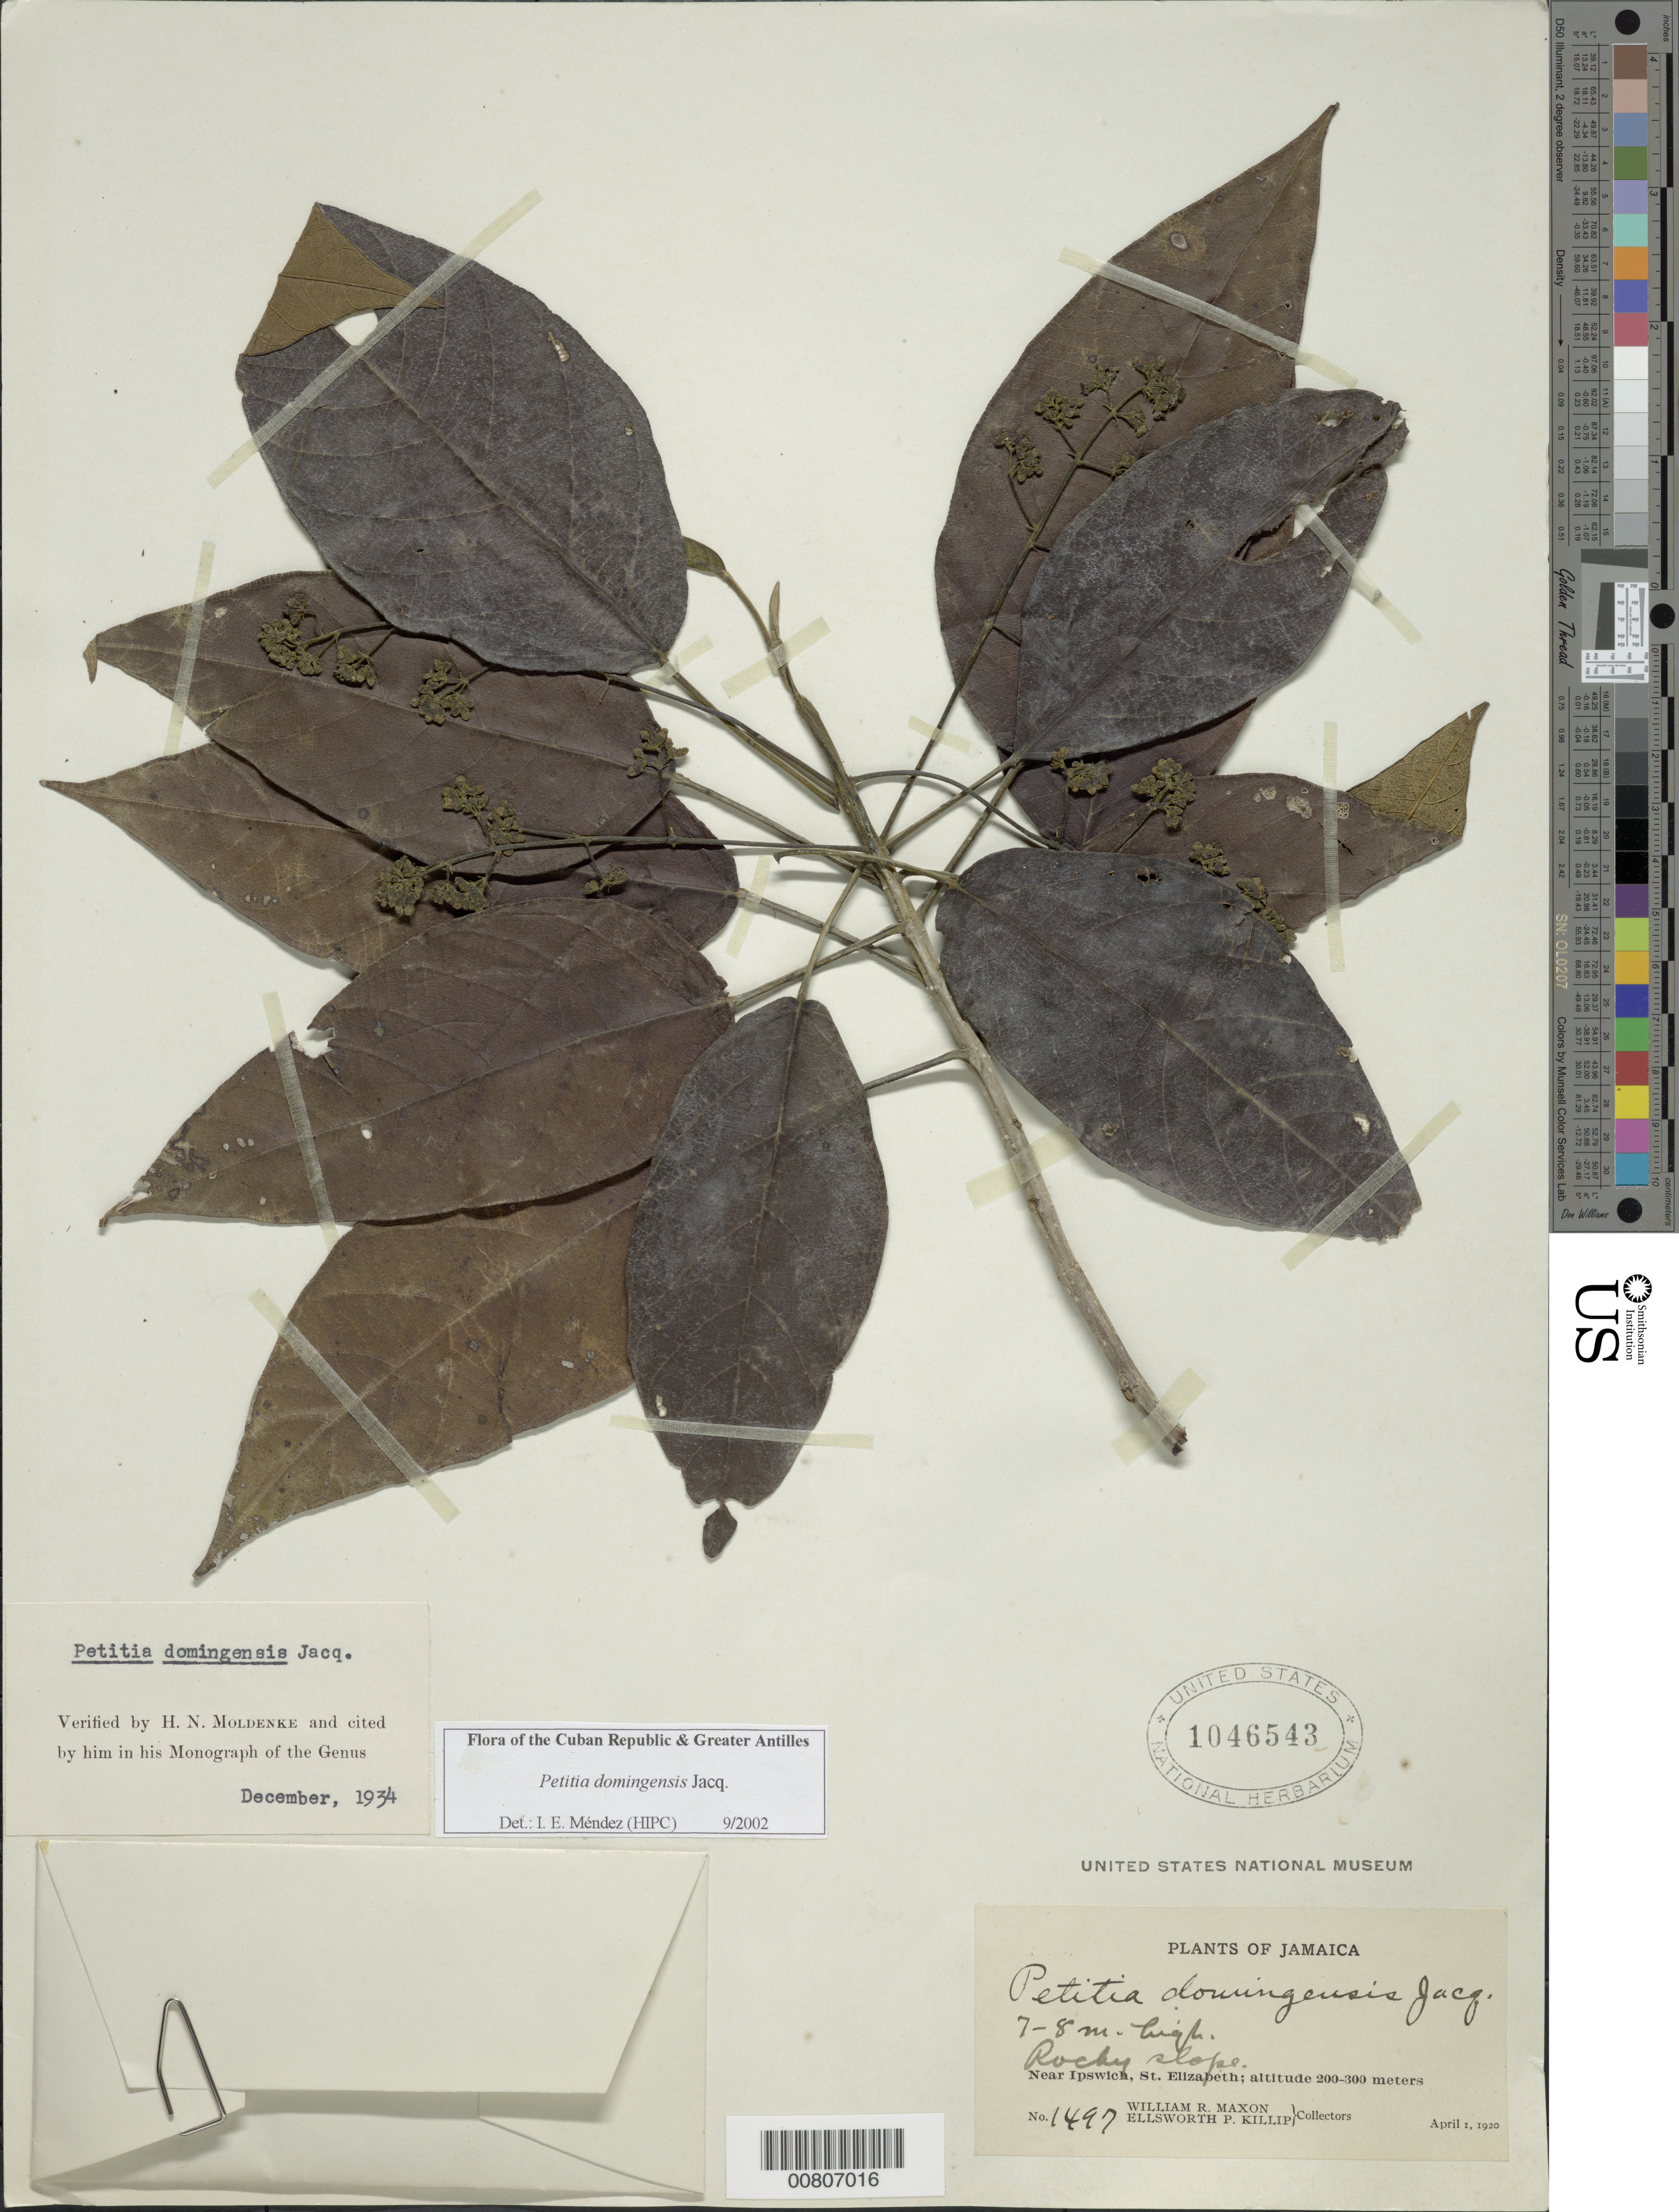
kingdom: Plantae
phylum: Tracheophyta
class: Magnoliopsida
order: Lamiales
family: Lamiaceae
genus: Petitia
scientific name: Petitia domingensis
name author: Jacq.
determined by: Méndez, Isidro E., (HIPC)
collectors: W. R. Maxon & E. P. Killip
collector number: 1497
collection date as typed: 01 Apr 1920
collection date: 1920-04-01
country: Jamaica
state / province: Saint Elizabeth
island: Jamaica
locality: Ipswich, near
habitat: Rocky slope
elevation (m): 200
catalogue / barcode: US 1046543